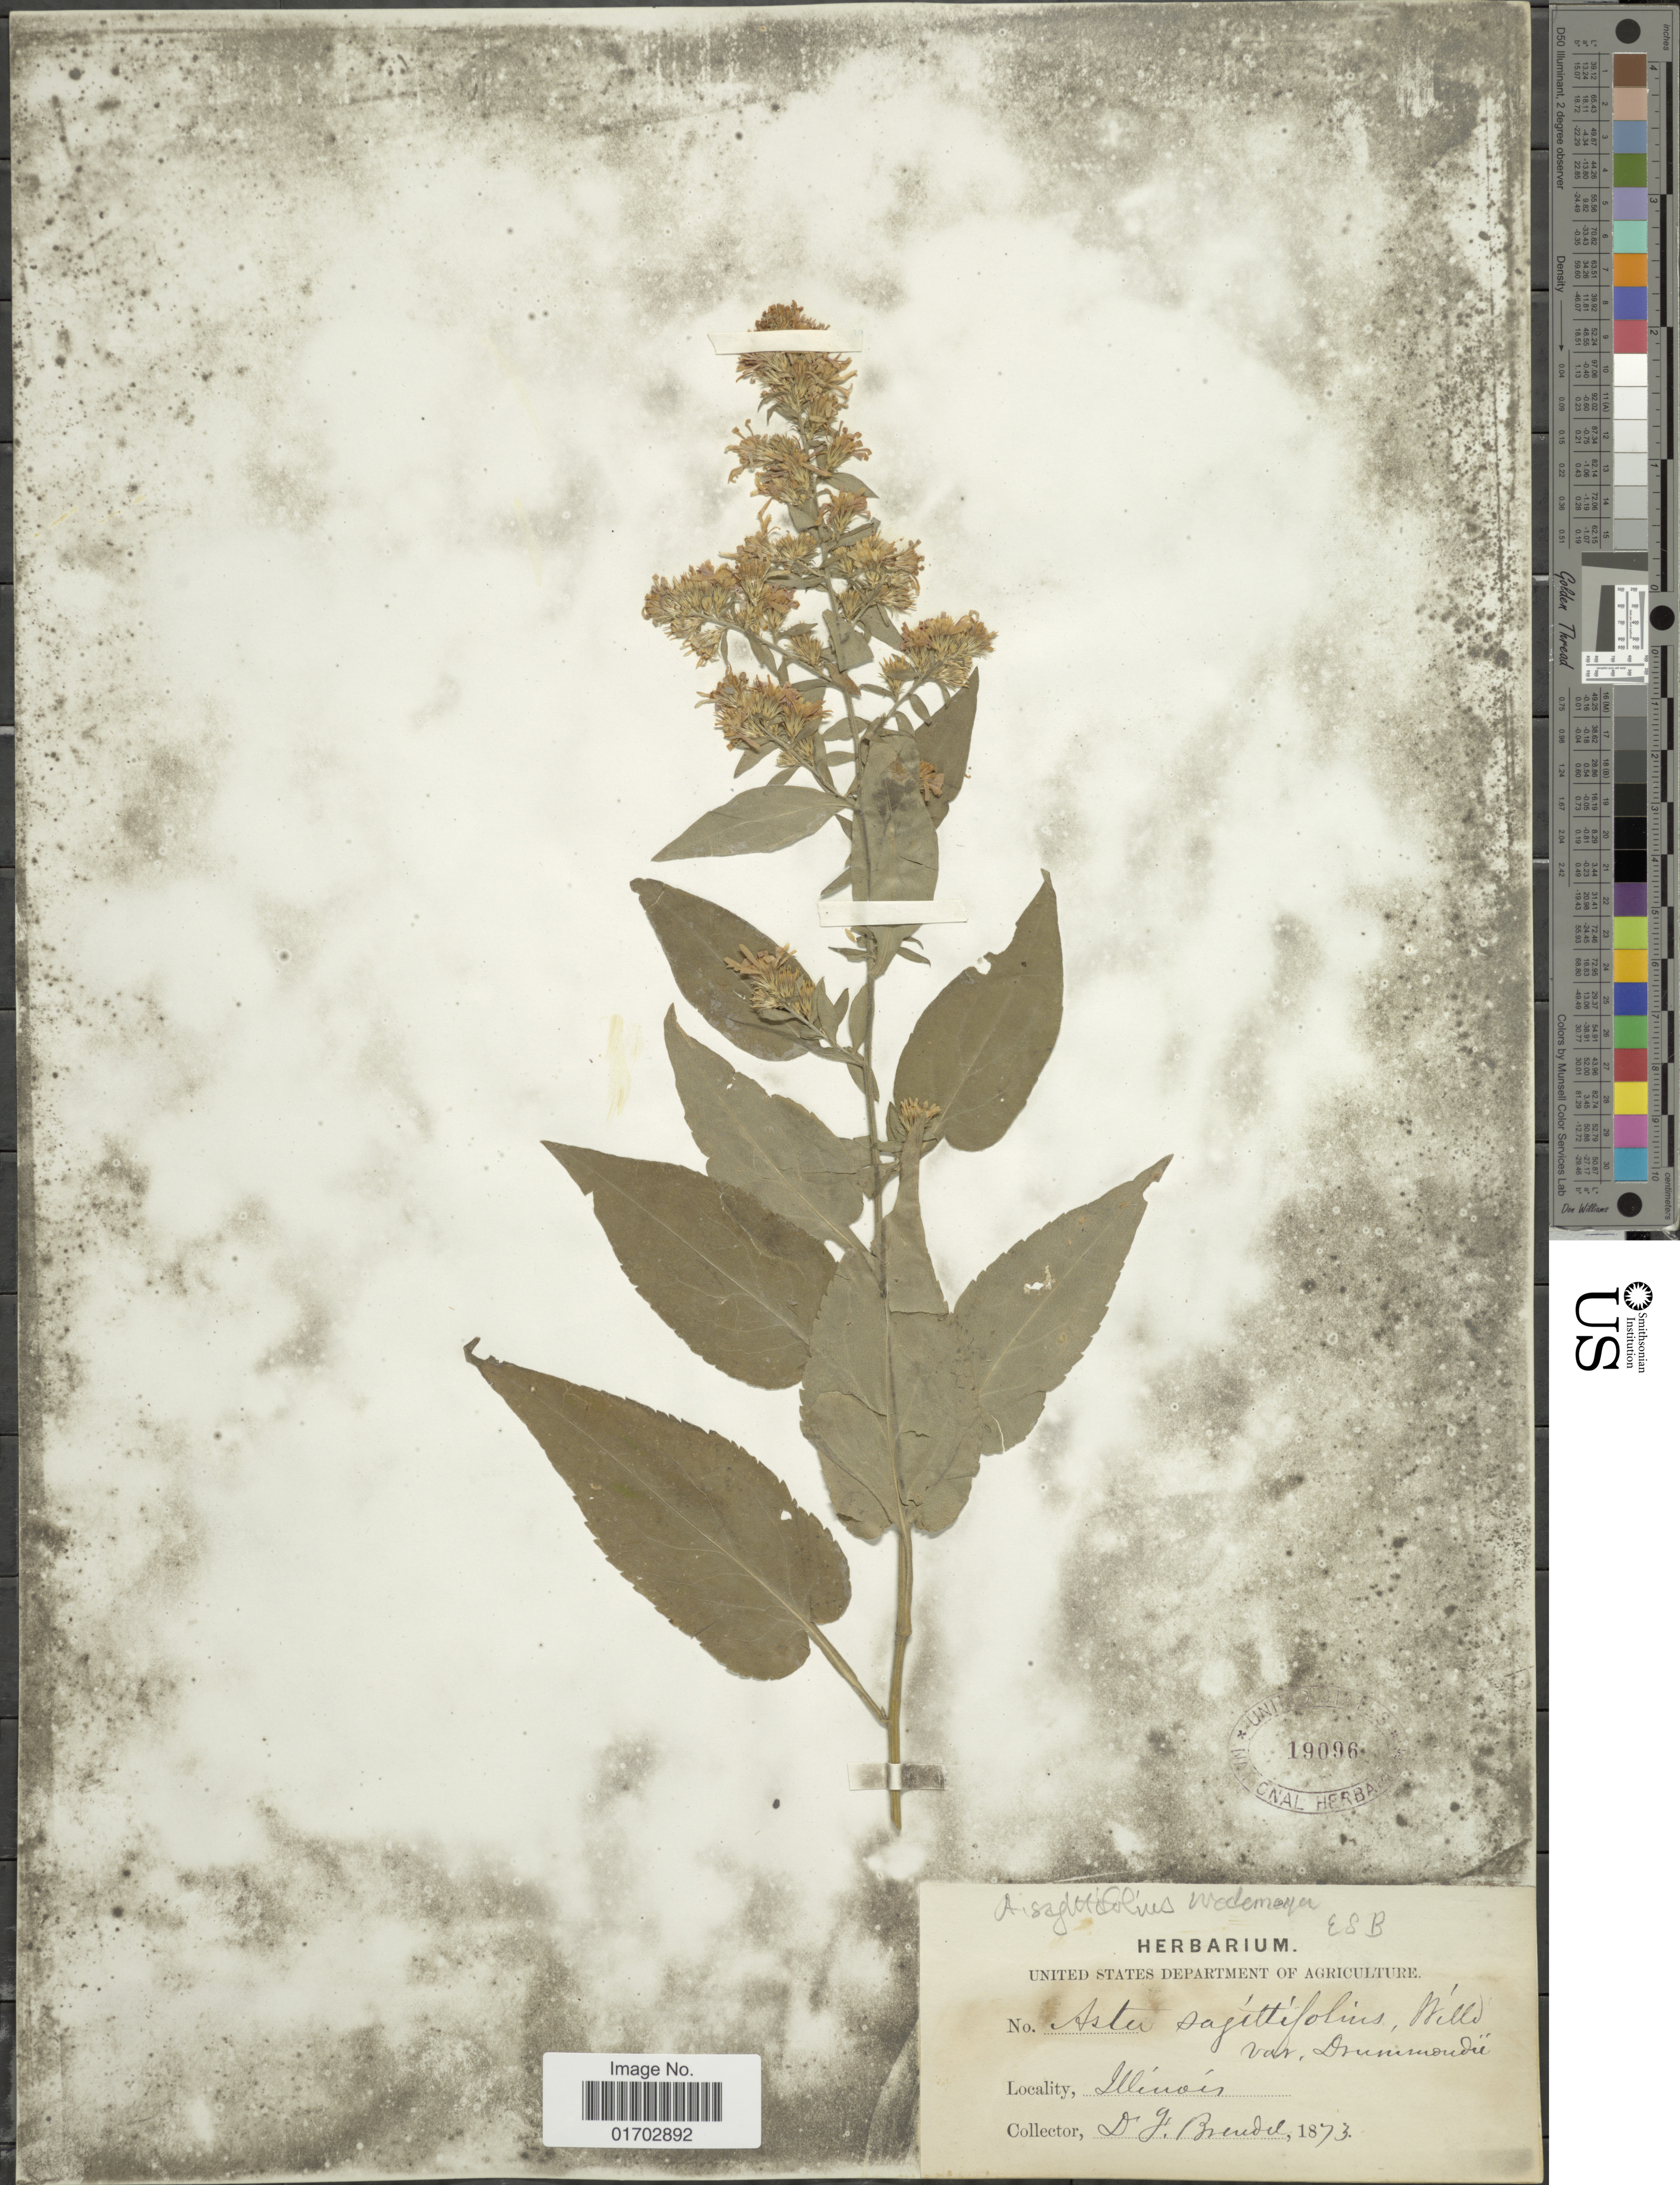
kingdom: Plantae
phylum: Tracheophyta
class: Magnoliopsida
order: Asterales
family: Asteraceae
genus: Symphyotrichum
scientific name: Symphyotrichum sagittifolium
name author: (Wedem. ex Willd.) G.L. Nesom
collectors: D. Brendel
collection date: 1873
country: United States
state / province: Illinois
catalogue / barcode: US 19096